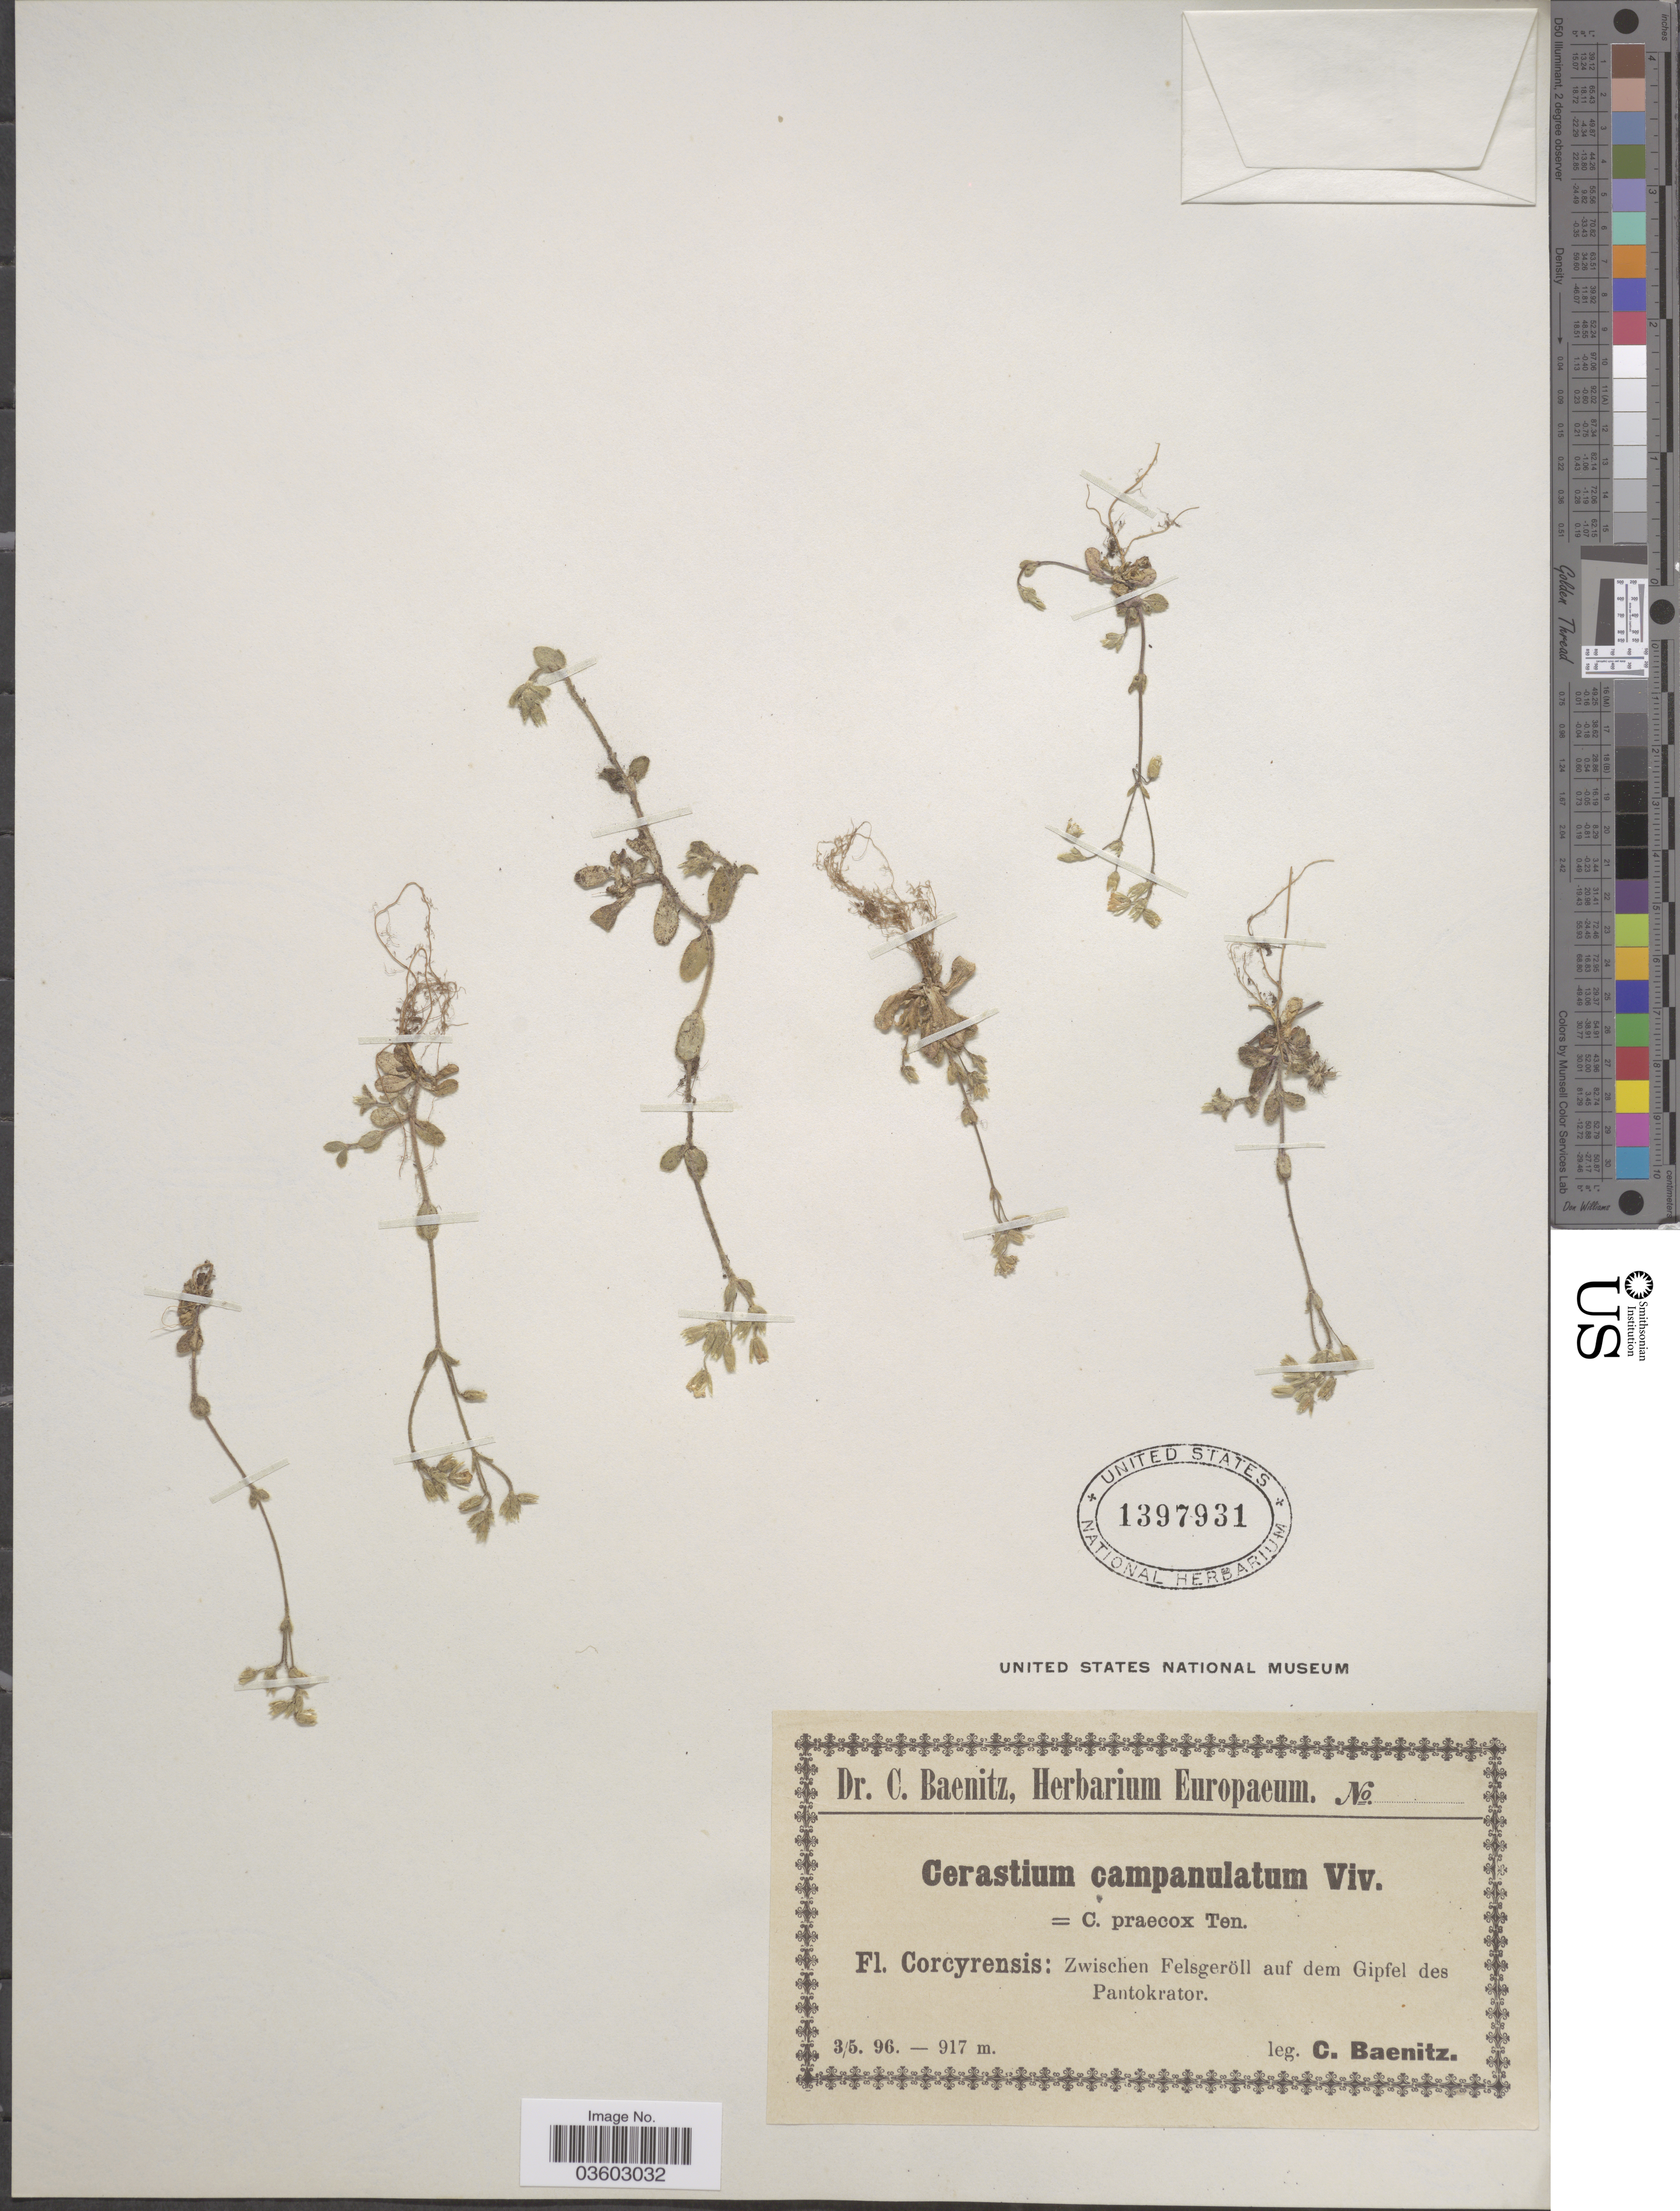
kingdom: Plantae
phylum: Tracheophyta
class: Magnoliopsida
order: Caryophyllales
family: Caryophyllaceae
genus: Cerastium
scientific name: Cerastium campanulatum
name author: Viv.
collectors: C. G. Baenitz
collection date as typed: Transcribed d/m/y: 3/5/96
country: Greece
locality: Corcyrensis: Zwischen Felsgeröll auf dem Gipfel des Pantokrator.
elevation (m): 917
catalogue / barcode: US 1397931